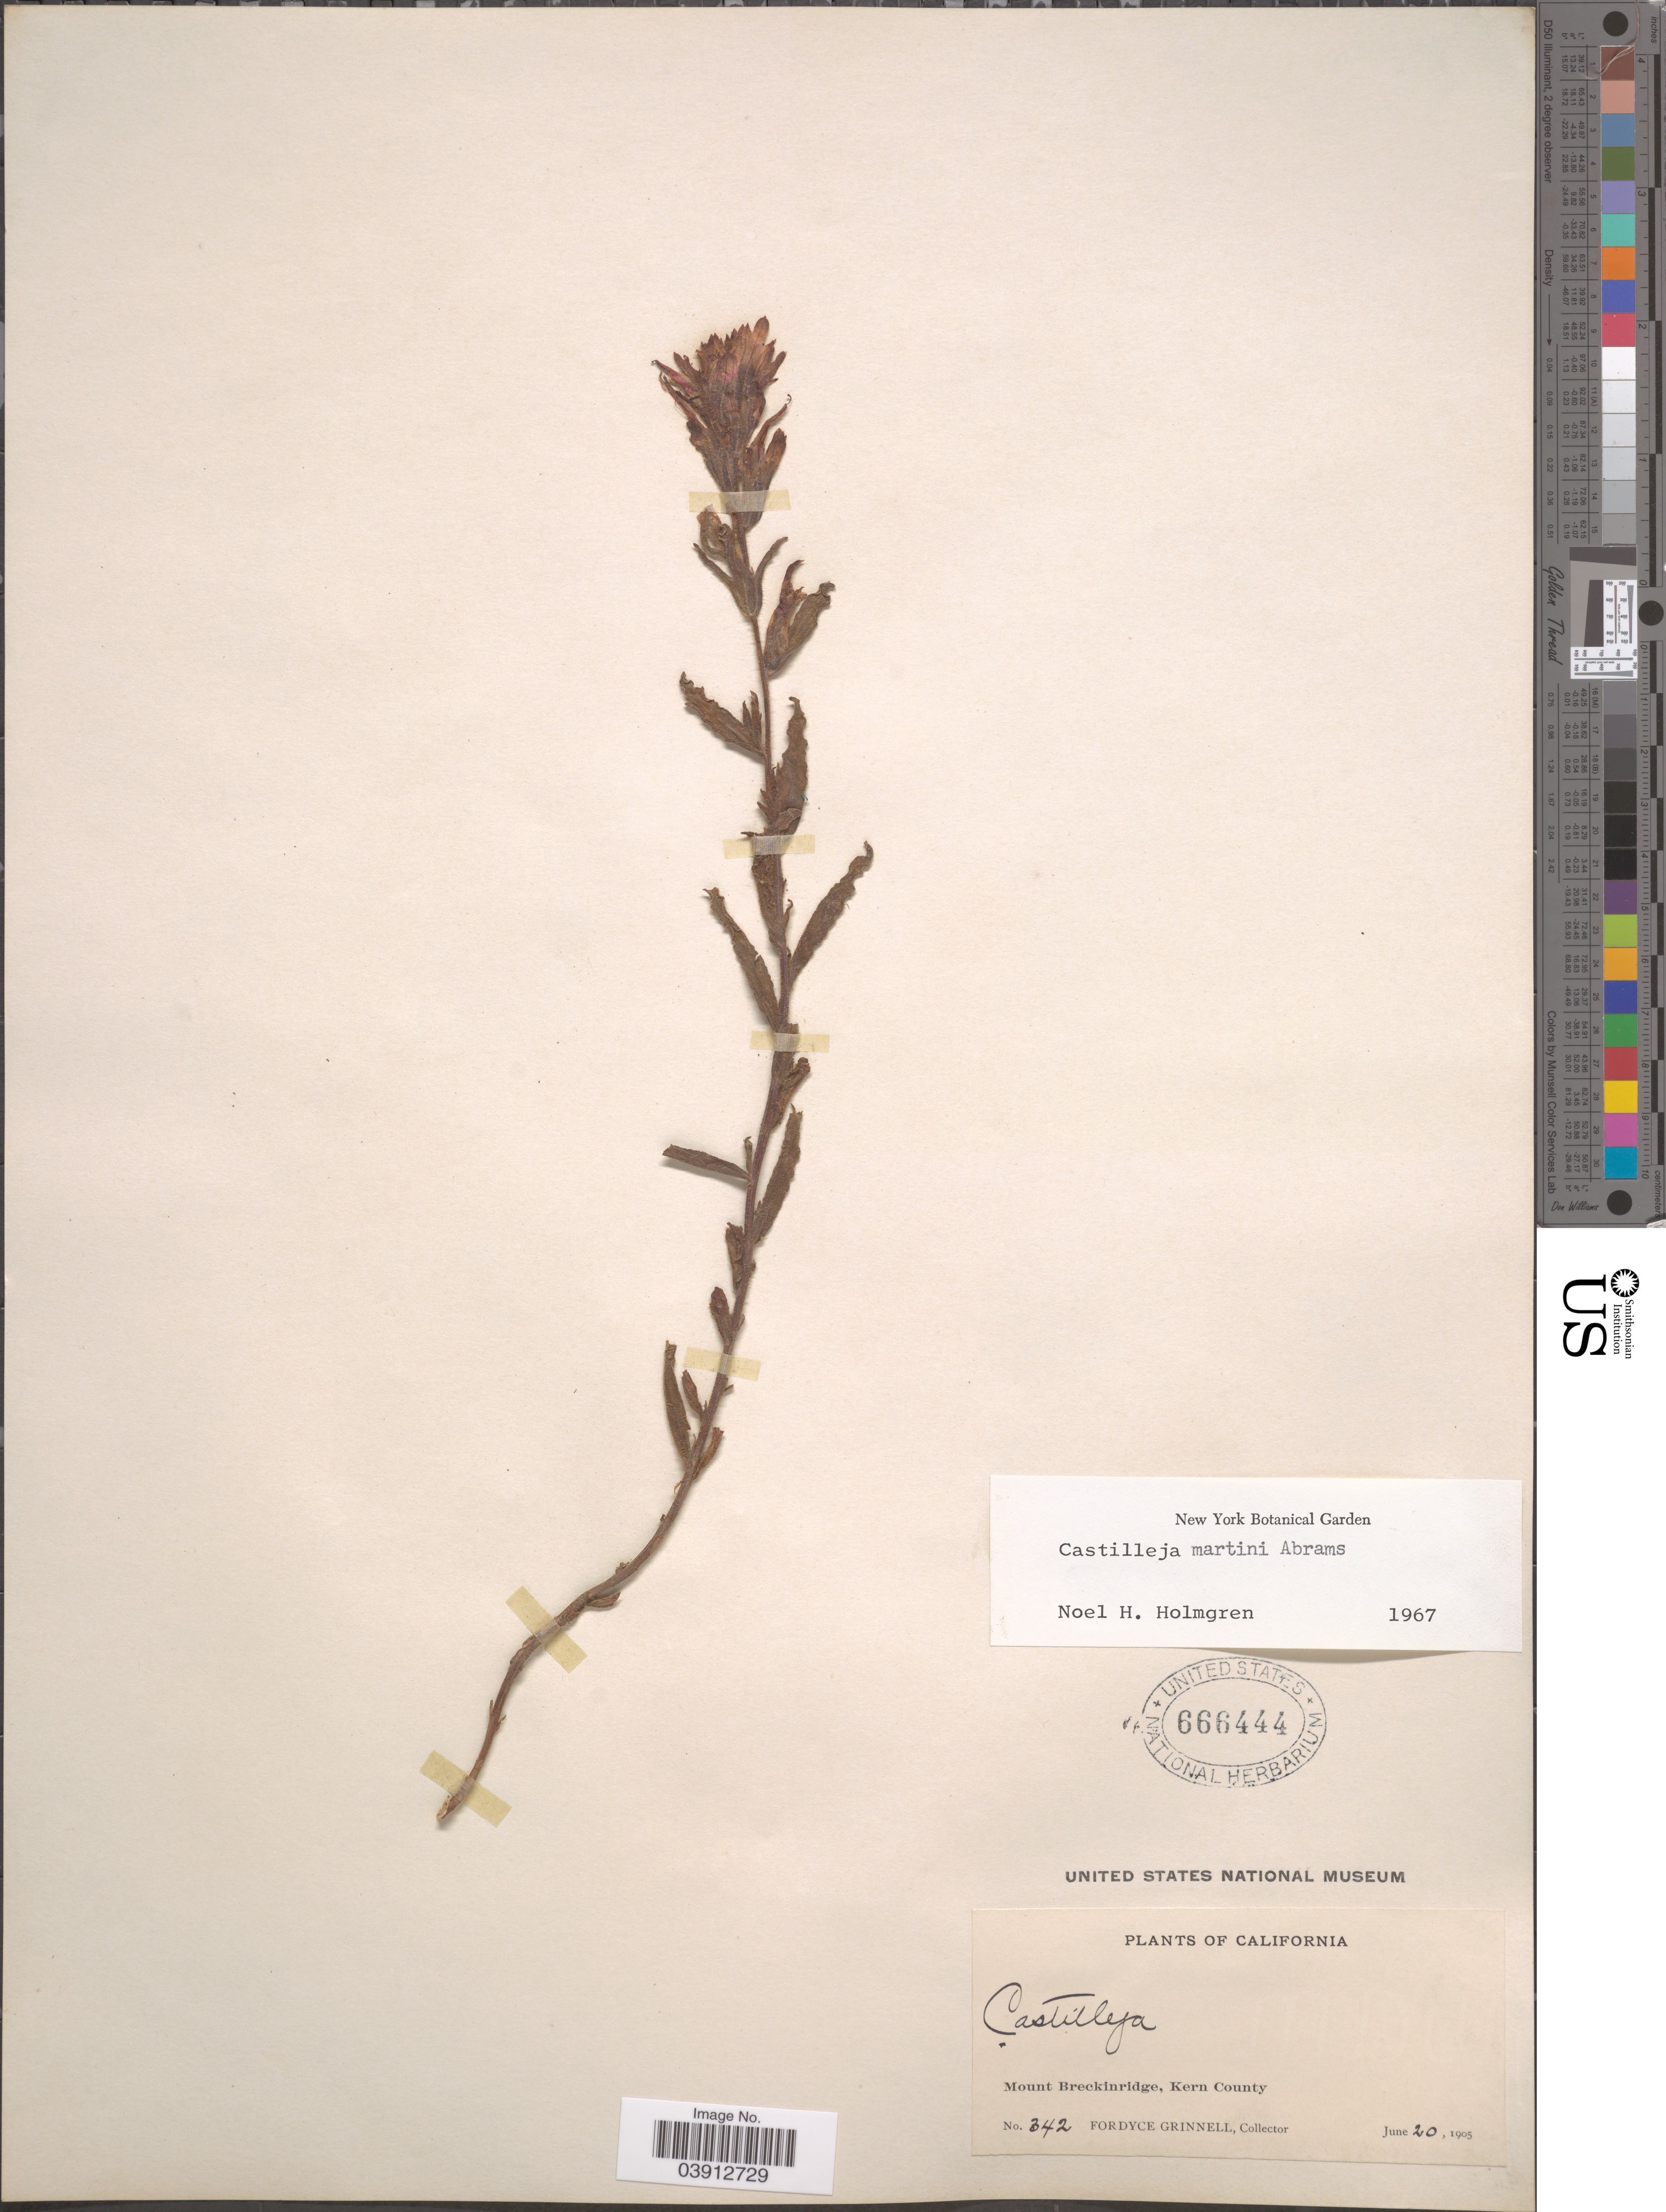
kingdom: Plantae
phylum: Tracheophyta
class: Magnoliopsida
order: Lamiales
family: Orobanchaceae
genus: Castilleja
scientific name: Castilleja martinii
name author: Abrams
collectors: F. Grinnell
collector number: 342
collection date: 1905-06-20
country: United States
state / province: California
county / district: Kern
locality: Mount Breckinridge, Kern County.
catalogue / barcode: US 666444